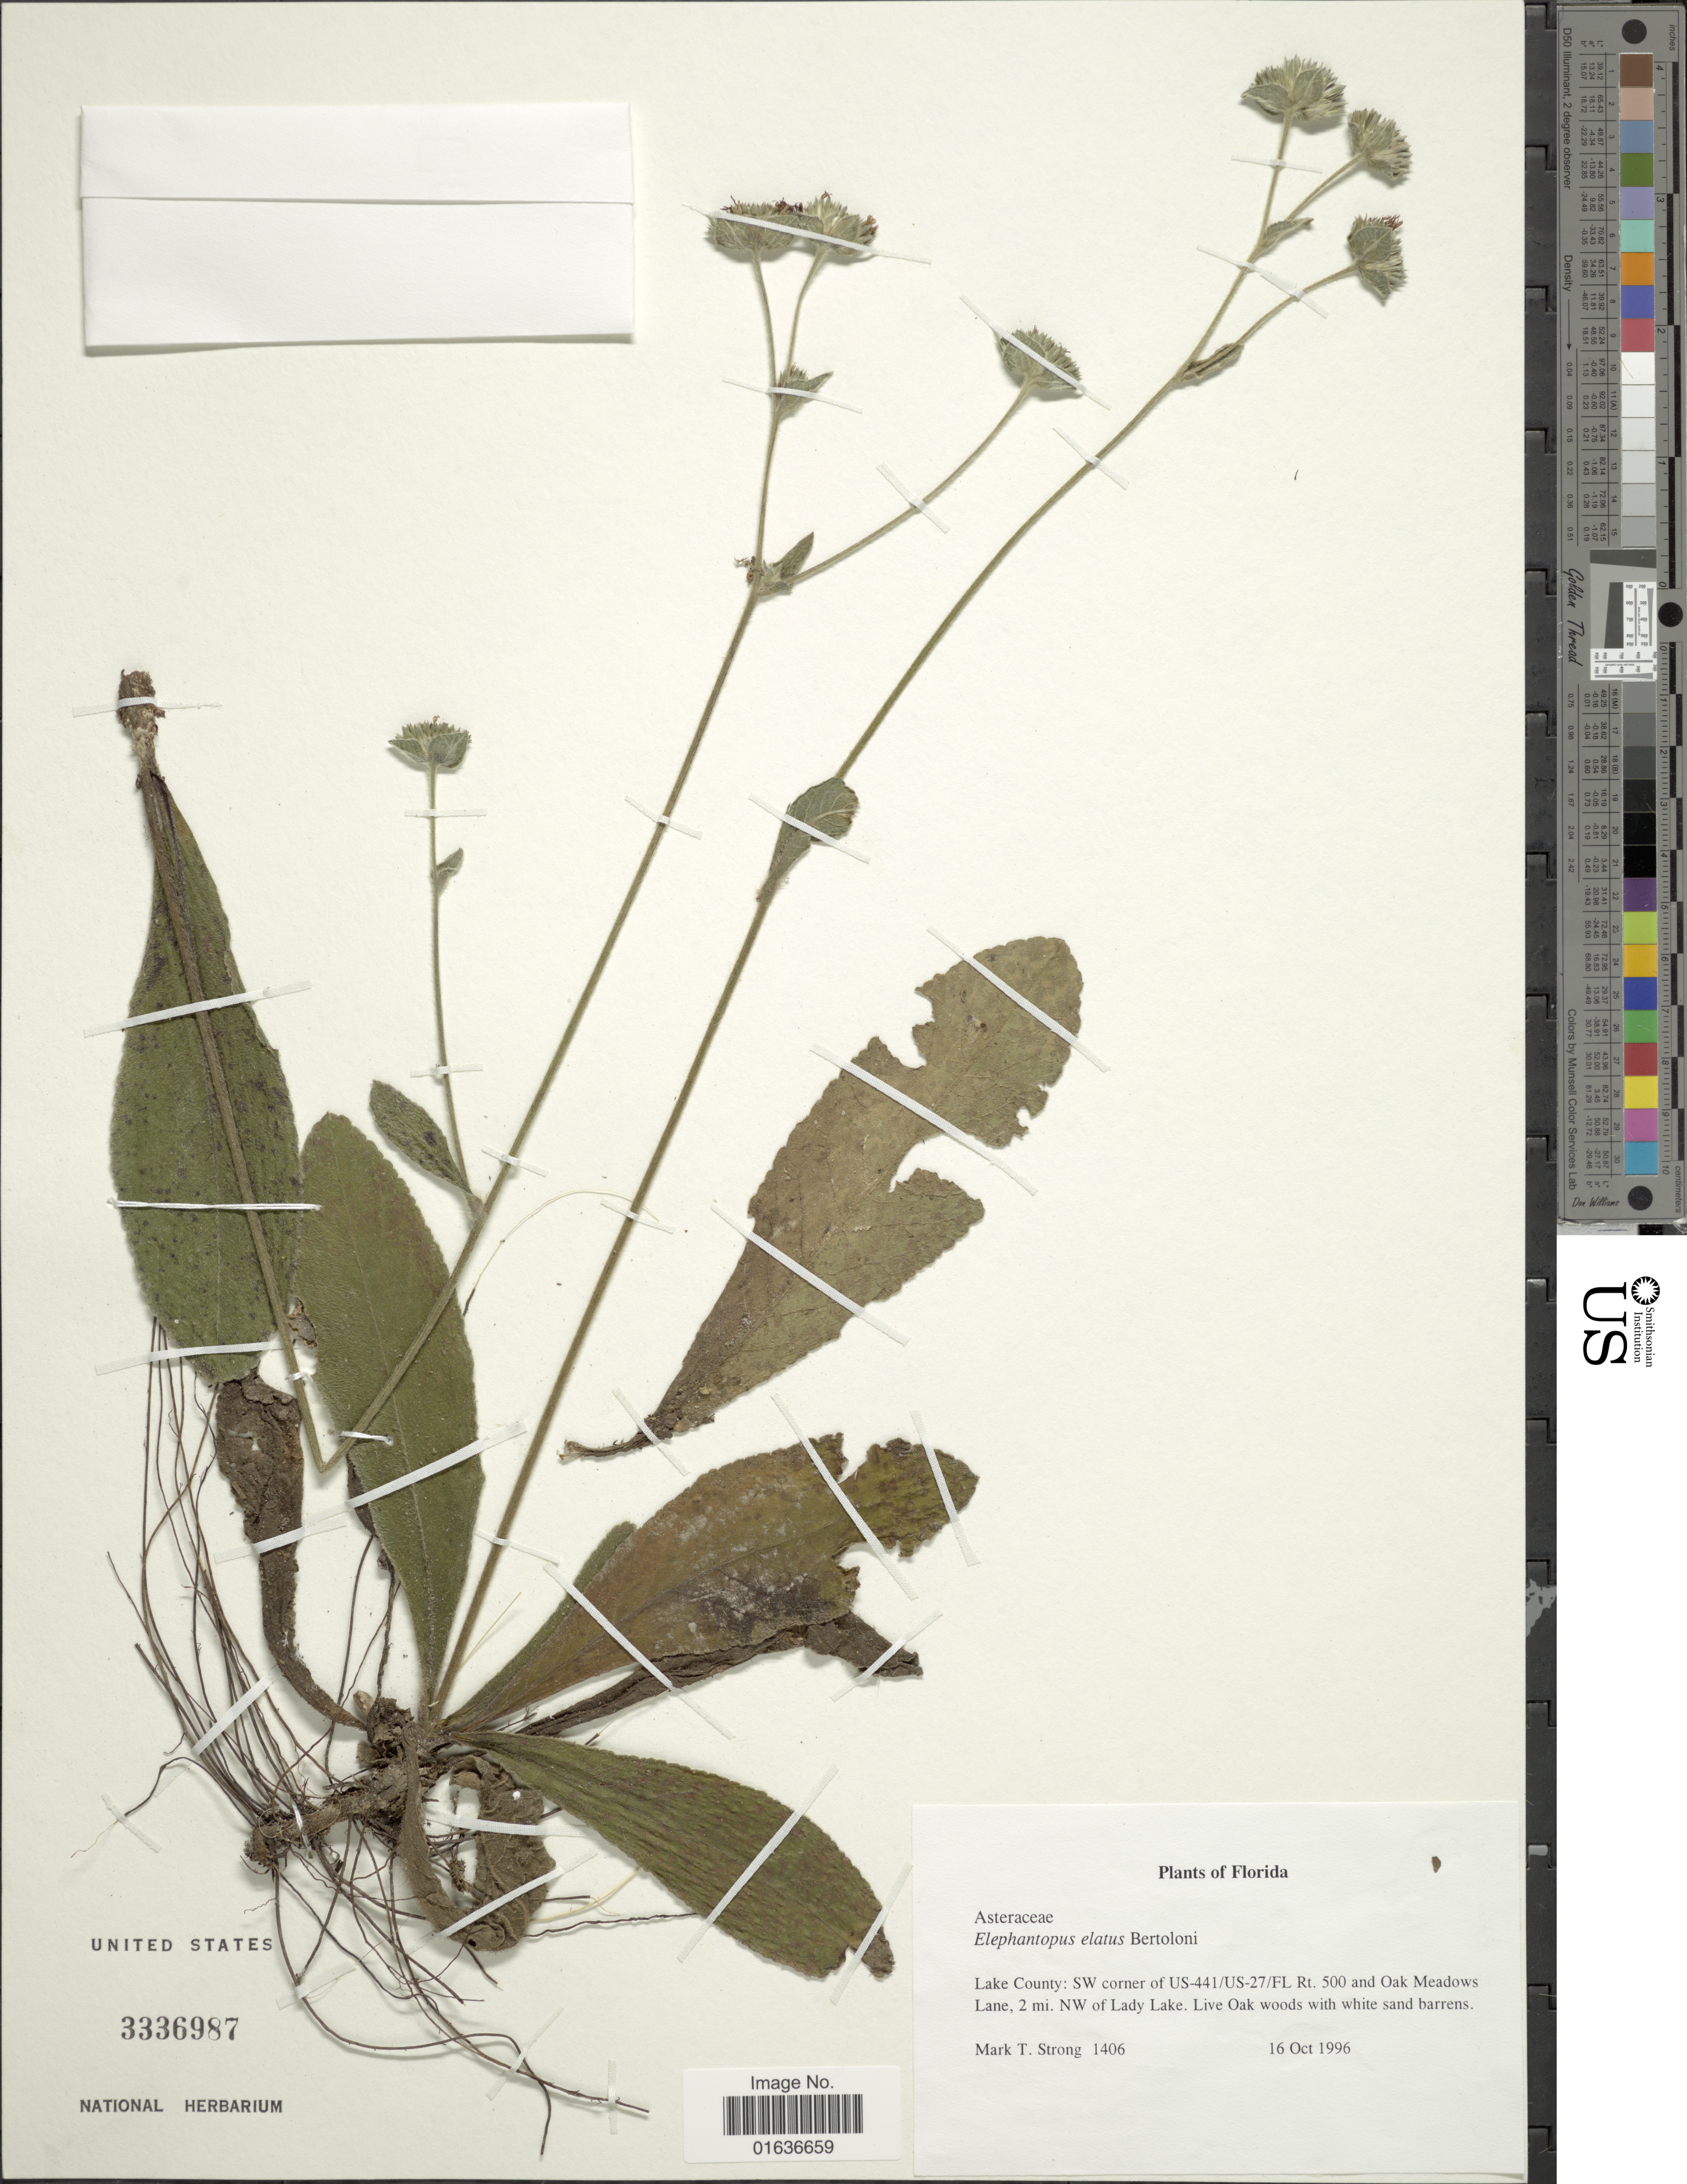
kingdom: Plantae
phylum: Tracheophyta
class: Magnoliopsida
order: Asterales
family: Asteraceae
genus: Elephantopus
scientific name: Elephantopus elatus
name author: Bertol.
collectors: M. T. Strong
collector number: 1406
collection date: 1996-10-16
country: United States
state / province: Florida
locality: Lake County: SW corner of US-441/US-27/FL Rt. 500 and Oak Meadows Lane, 2 mi. NW of Lady Lake. Live Oak woods with white sand barrens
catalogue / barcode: US 3336987